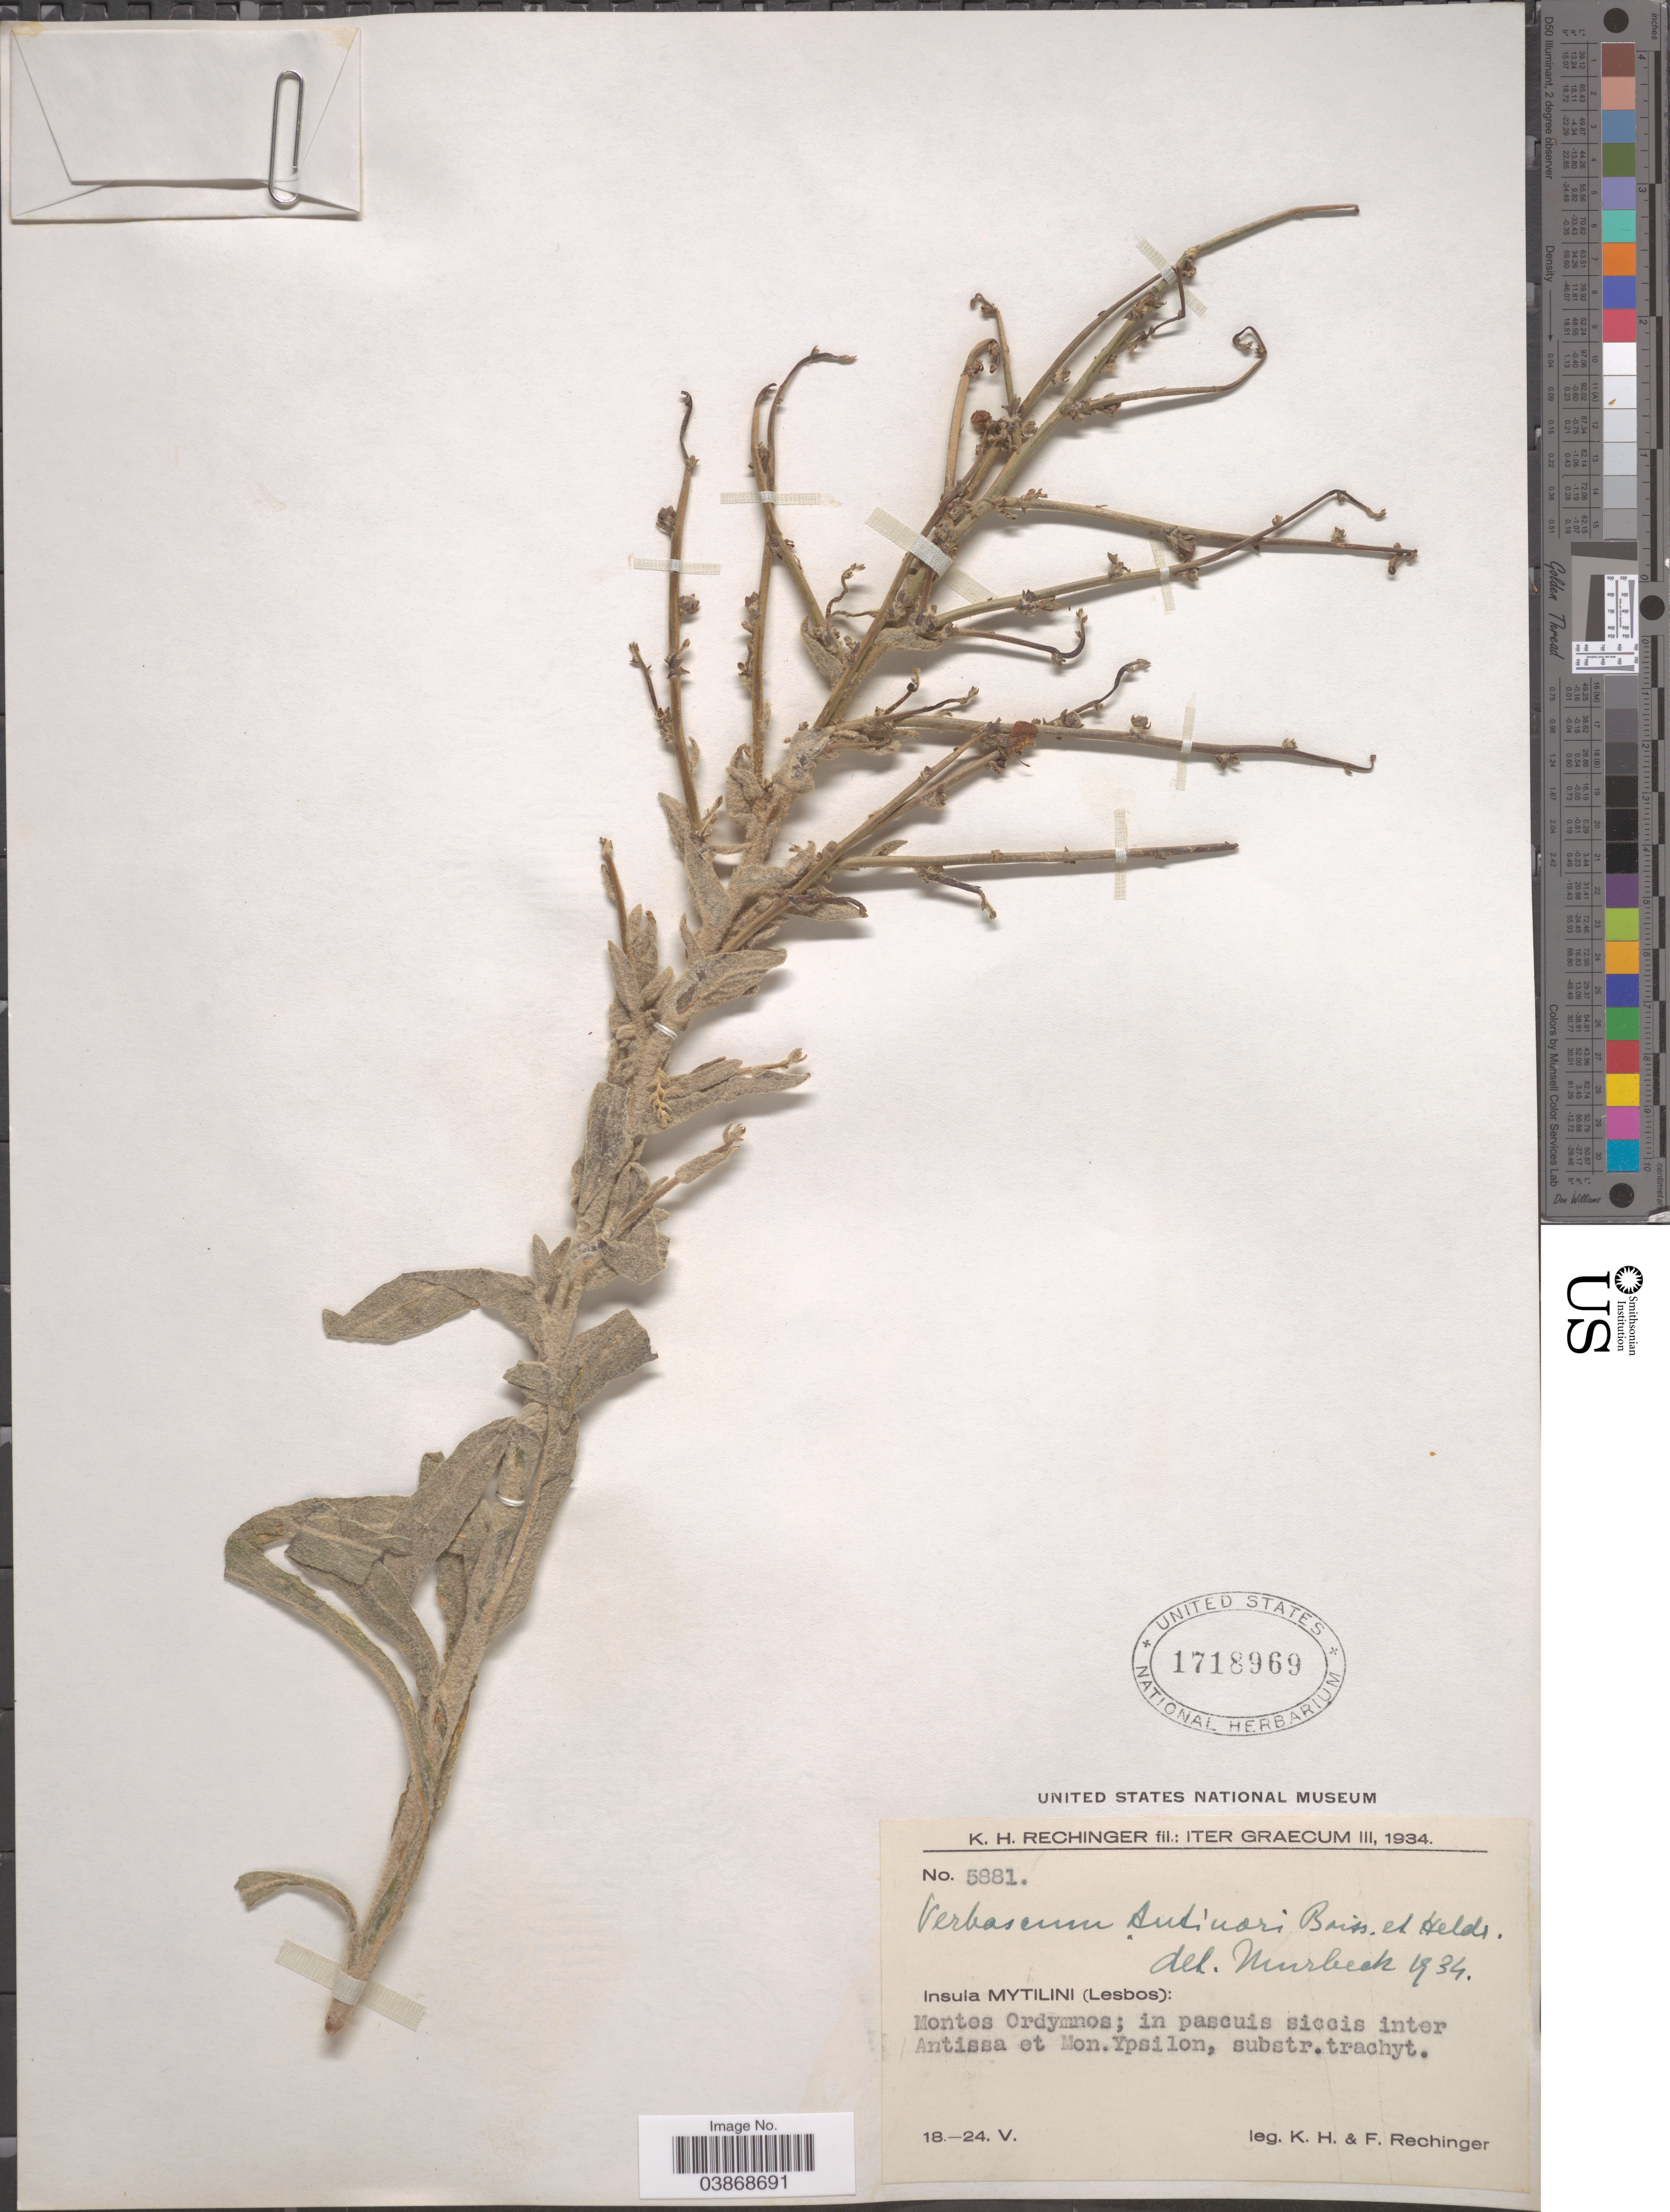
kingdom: Plantae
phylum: Tracheophyta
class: Magnoliopsida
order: Lamiales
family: Scrophulariaceae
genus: Verbascum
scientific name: Verbascum antinori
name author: Boiss. & Heldr.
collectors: K. H. Rechinger & F. Rechinger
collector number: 5881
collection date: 1934-05-18/1934-05-24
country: Greece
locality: Insula Mytilini (Lesbos): Montes Ordymnos; in pascuis siccis inter Antissa et Mon. Ypsilon, substr. trachyt.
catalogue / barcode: US 1718969